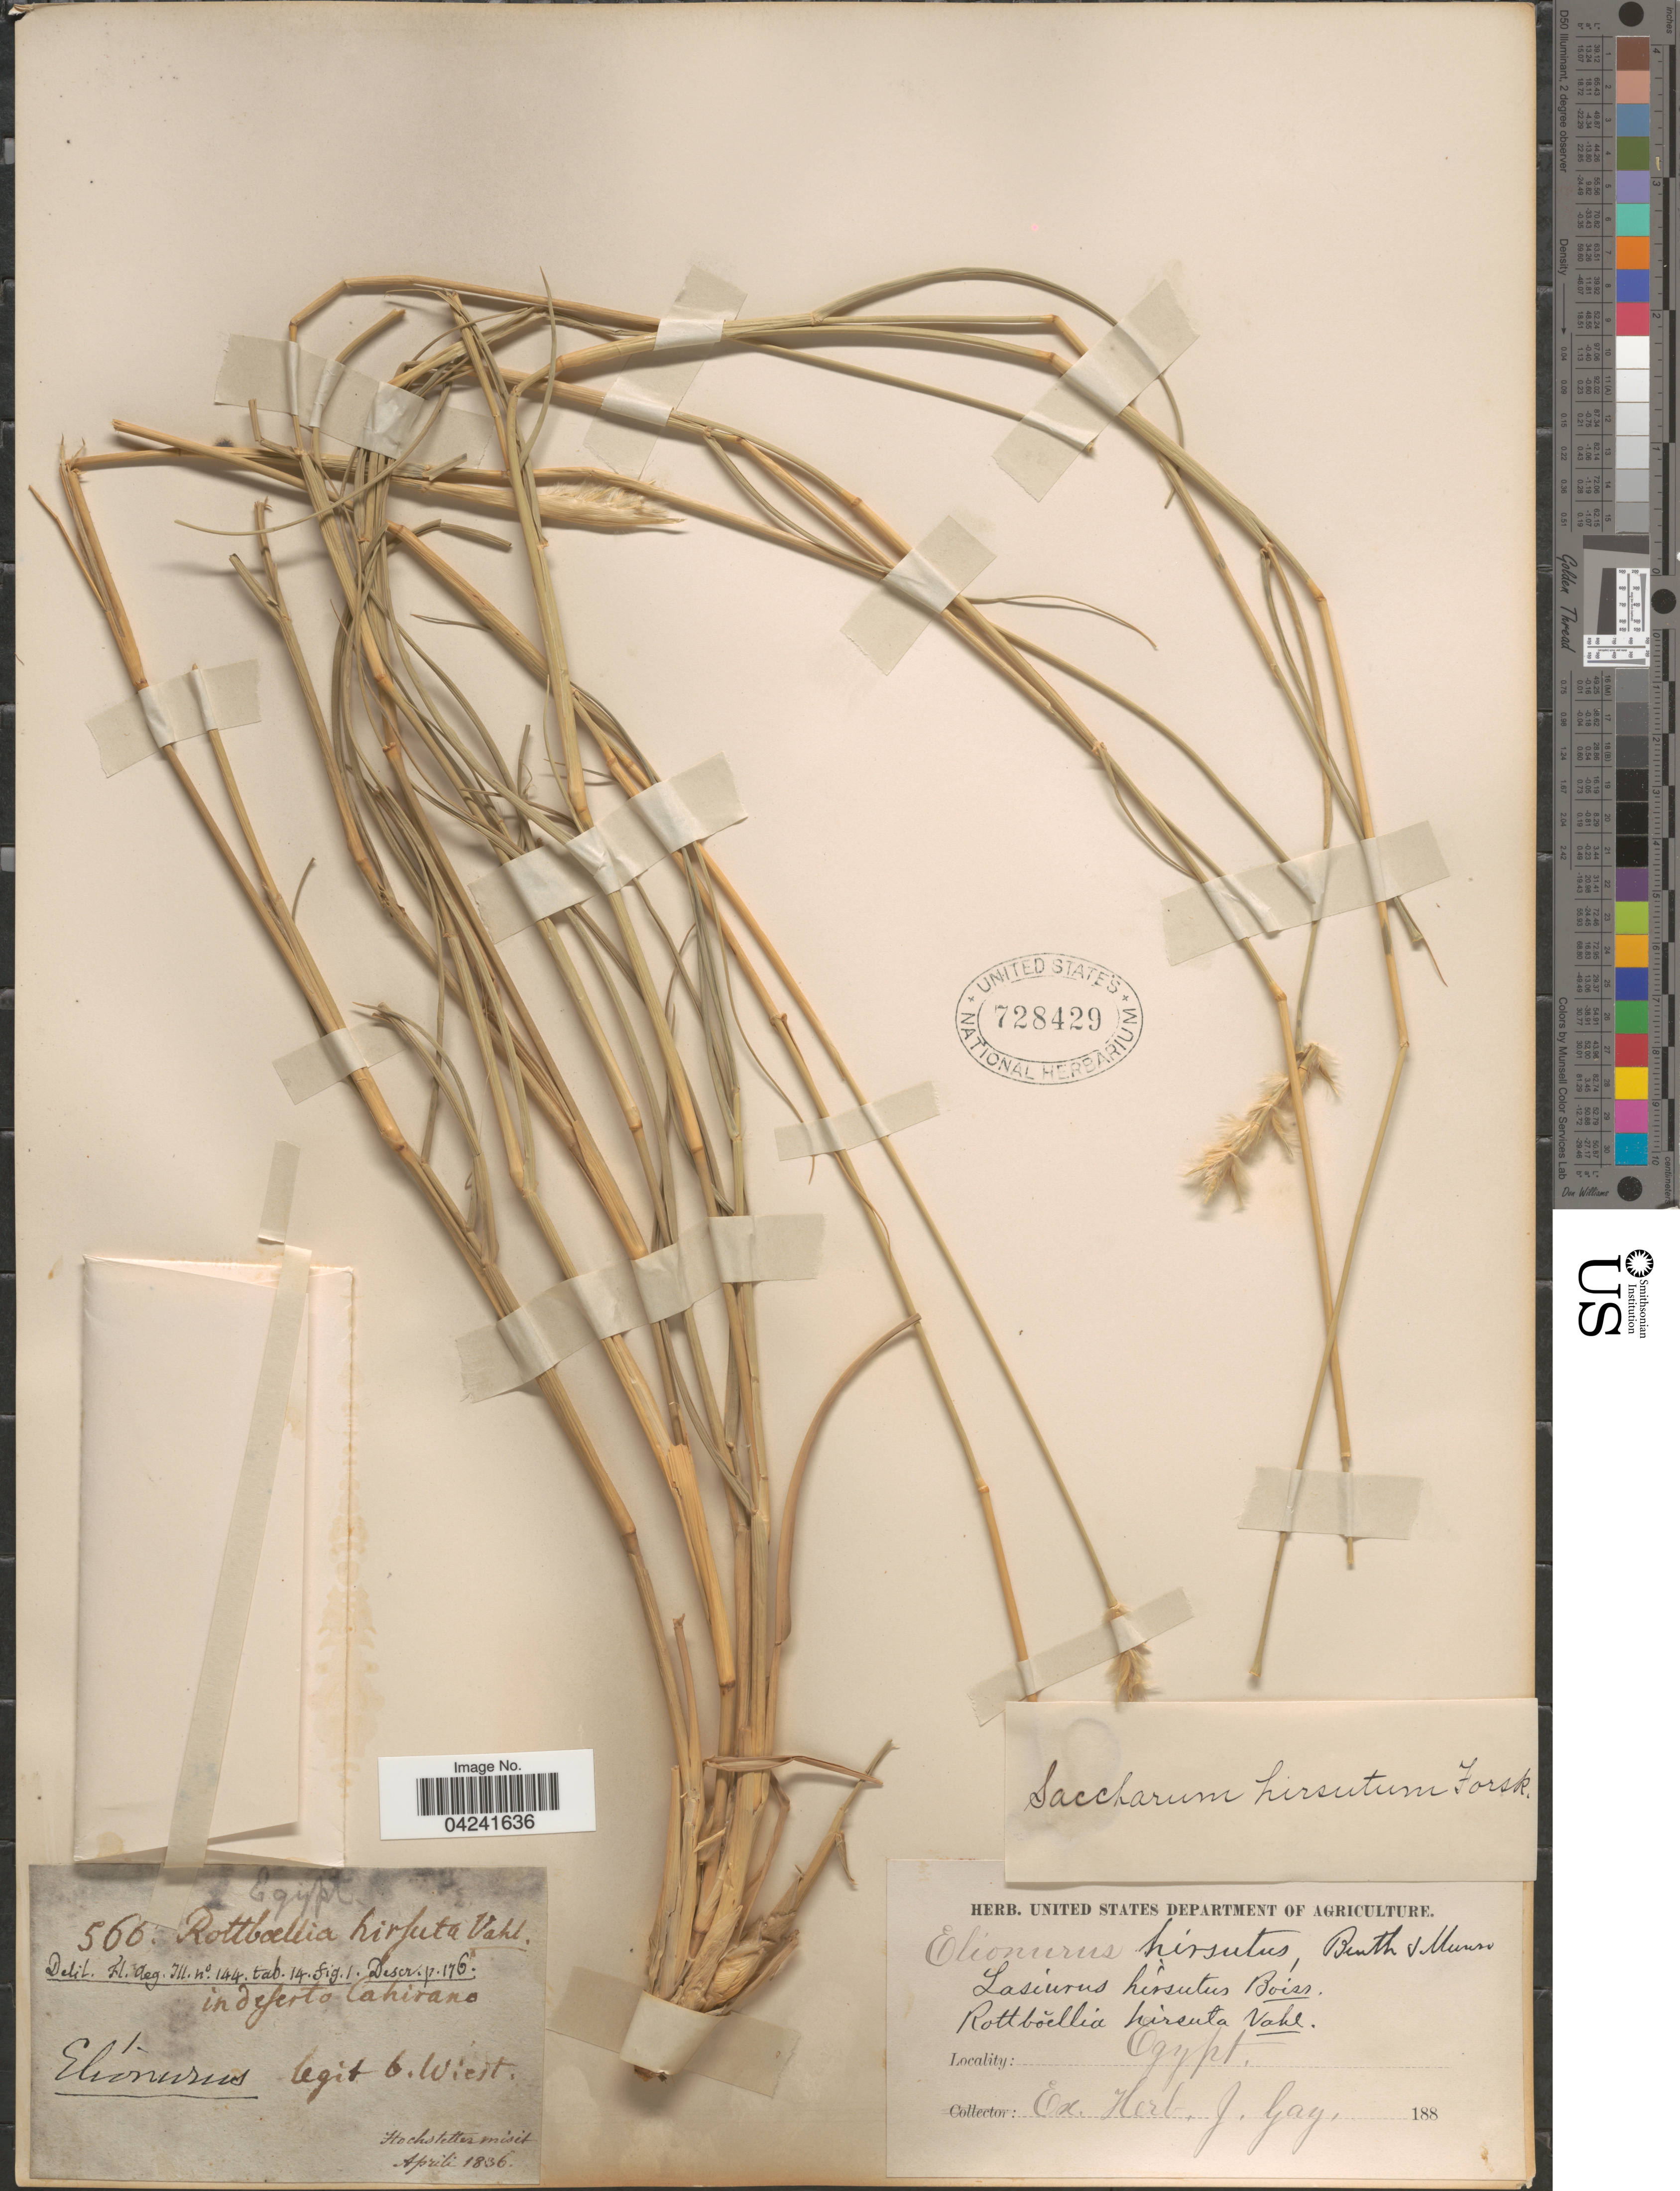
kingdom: Plantae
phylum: Tracheophyta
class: Liliopsida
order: Poales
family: Poaceae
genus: Lasiurus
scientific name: Lasiurus scindicus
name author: Henr.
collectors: -. Wiest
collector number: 566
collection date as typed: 188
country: Egypt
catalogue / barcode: US 728429